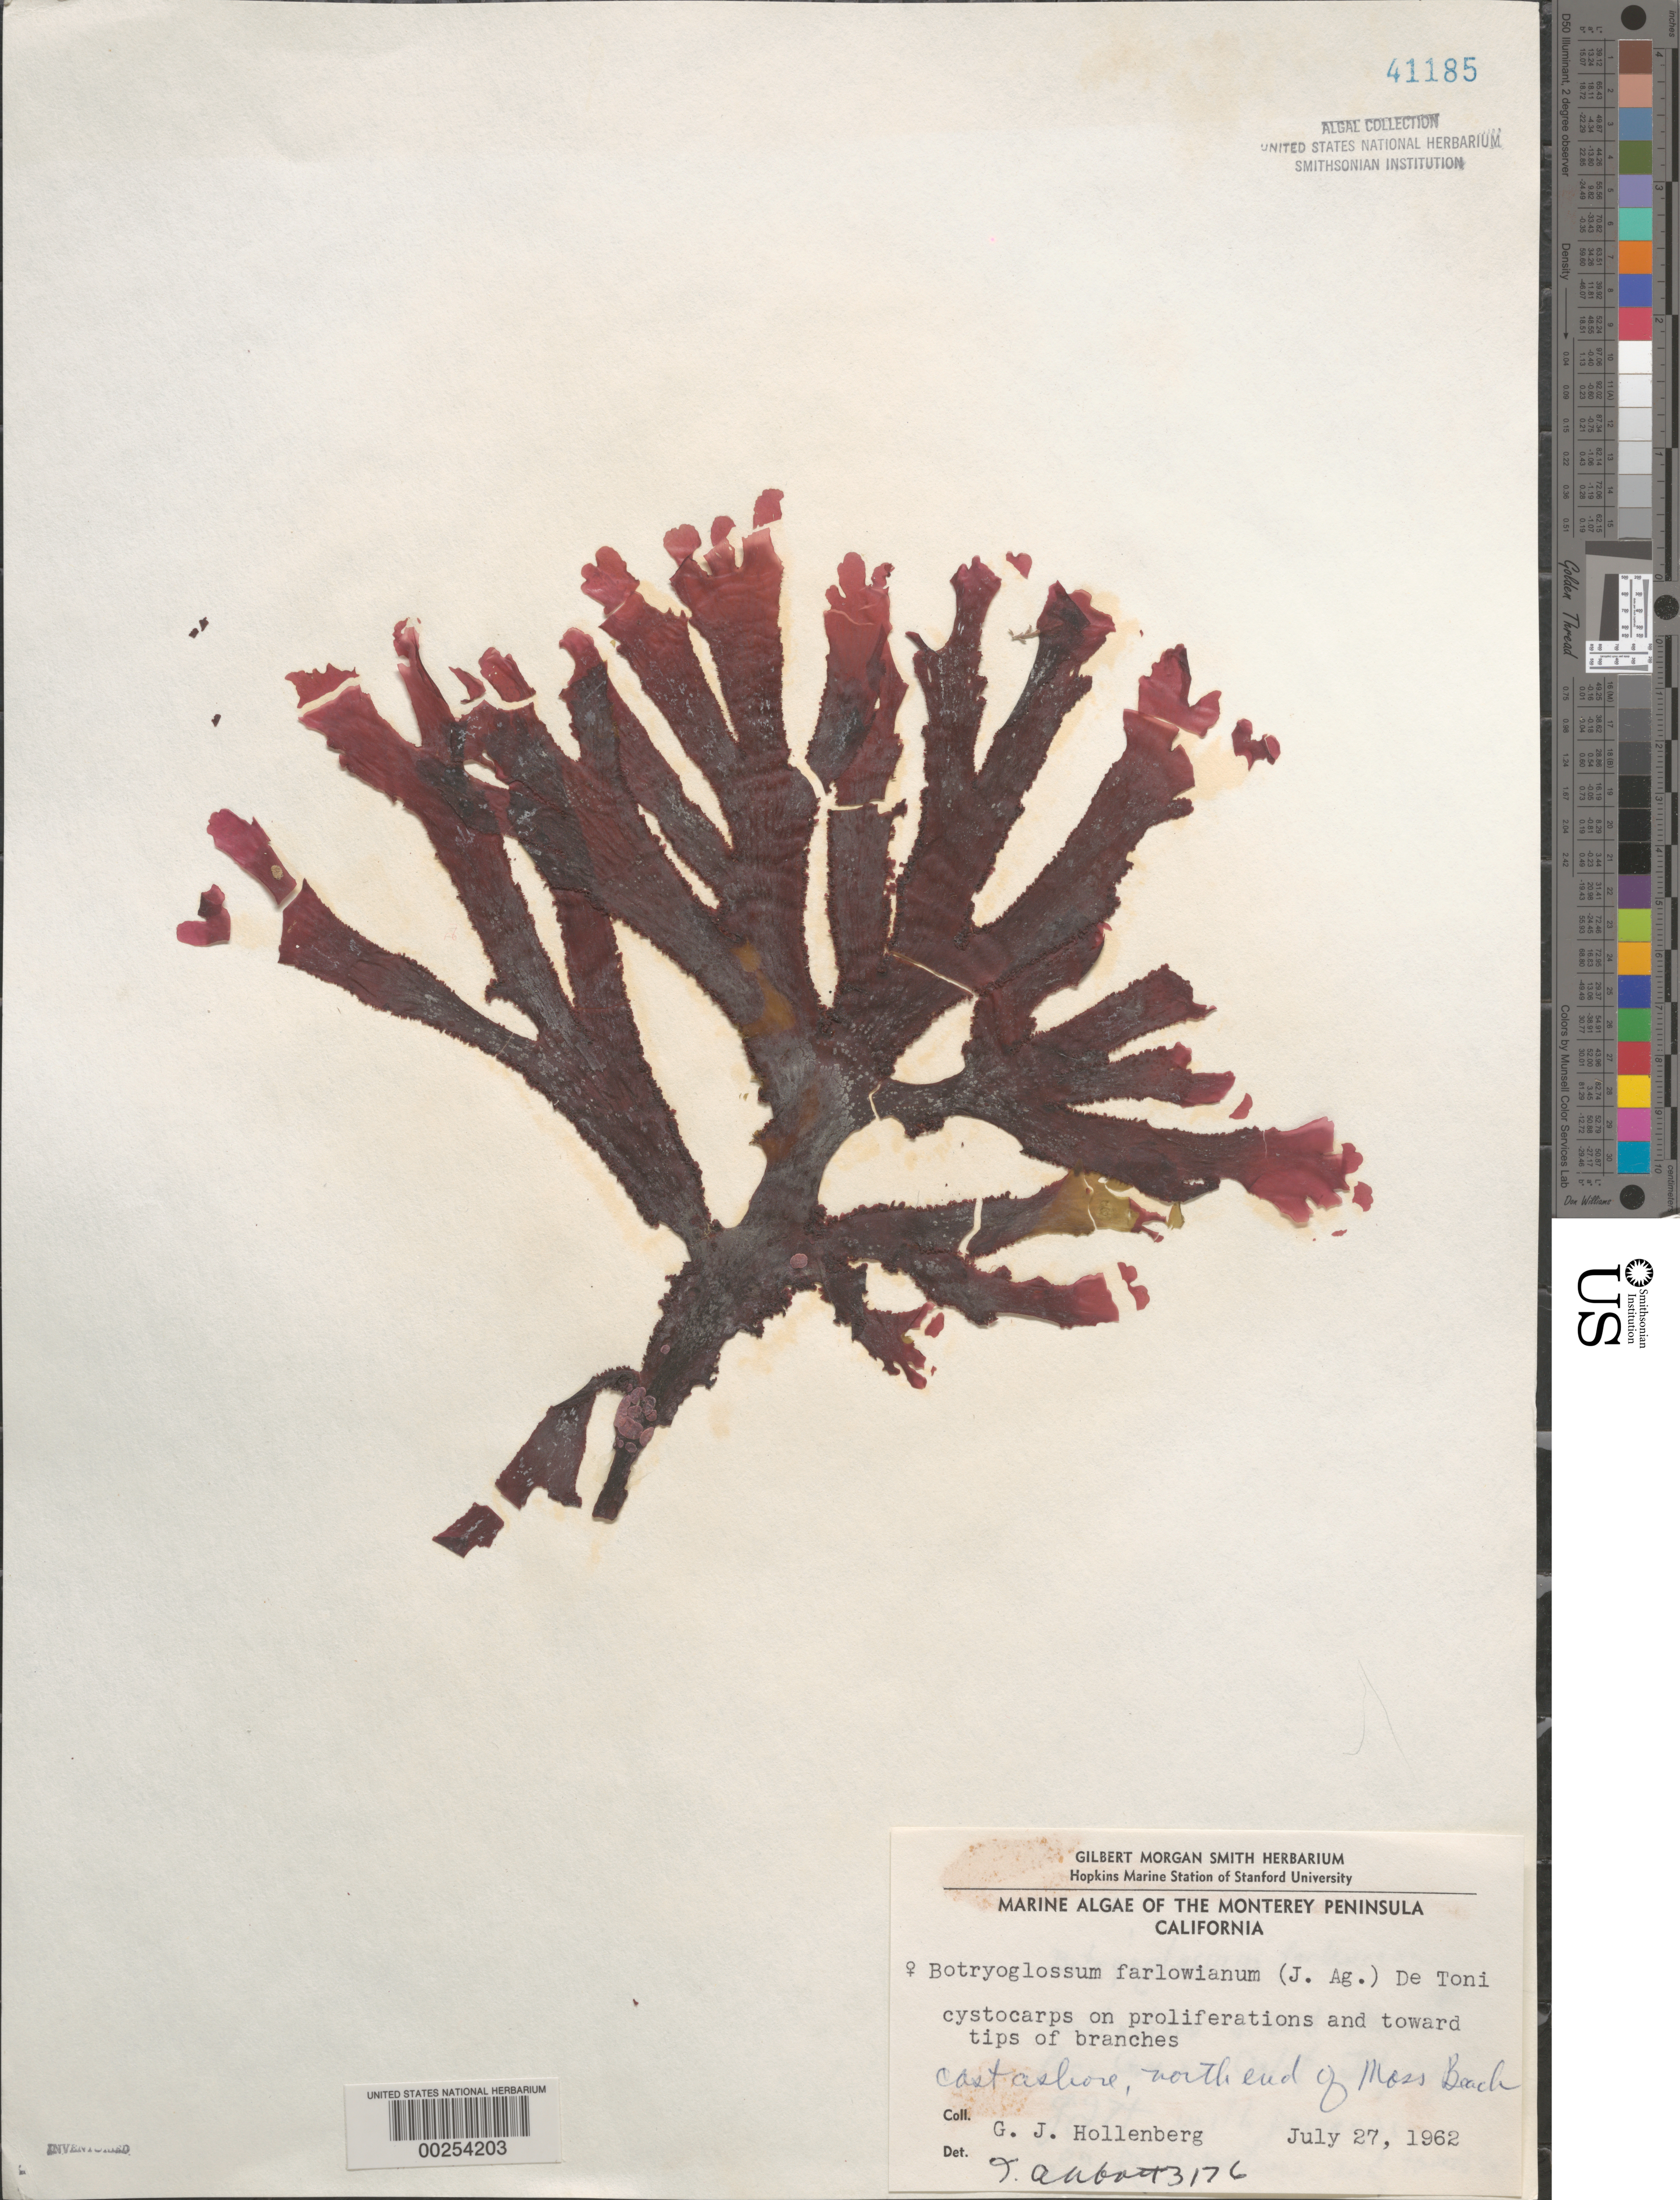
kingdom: Plantae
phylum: Rhodophyta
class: Florideophyceae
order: Ceramiales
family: Delesseriaceae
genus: Botryoglossum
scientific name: Botryoglossum farlowianum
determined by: Abbott, Isabella A.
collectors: G. Hollenberg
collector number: IAA 3176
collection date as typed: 27 Jul 1962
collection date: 1962-07-27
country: United States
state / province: California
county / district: Monterey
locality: Moss Beach, Monterey Peninsula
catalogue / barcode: US 41185